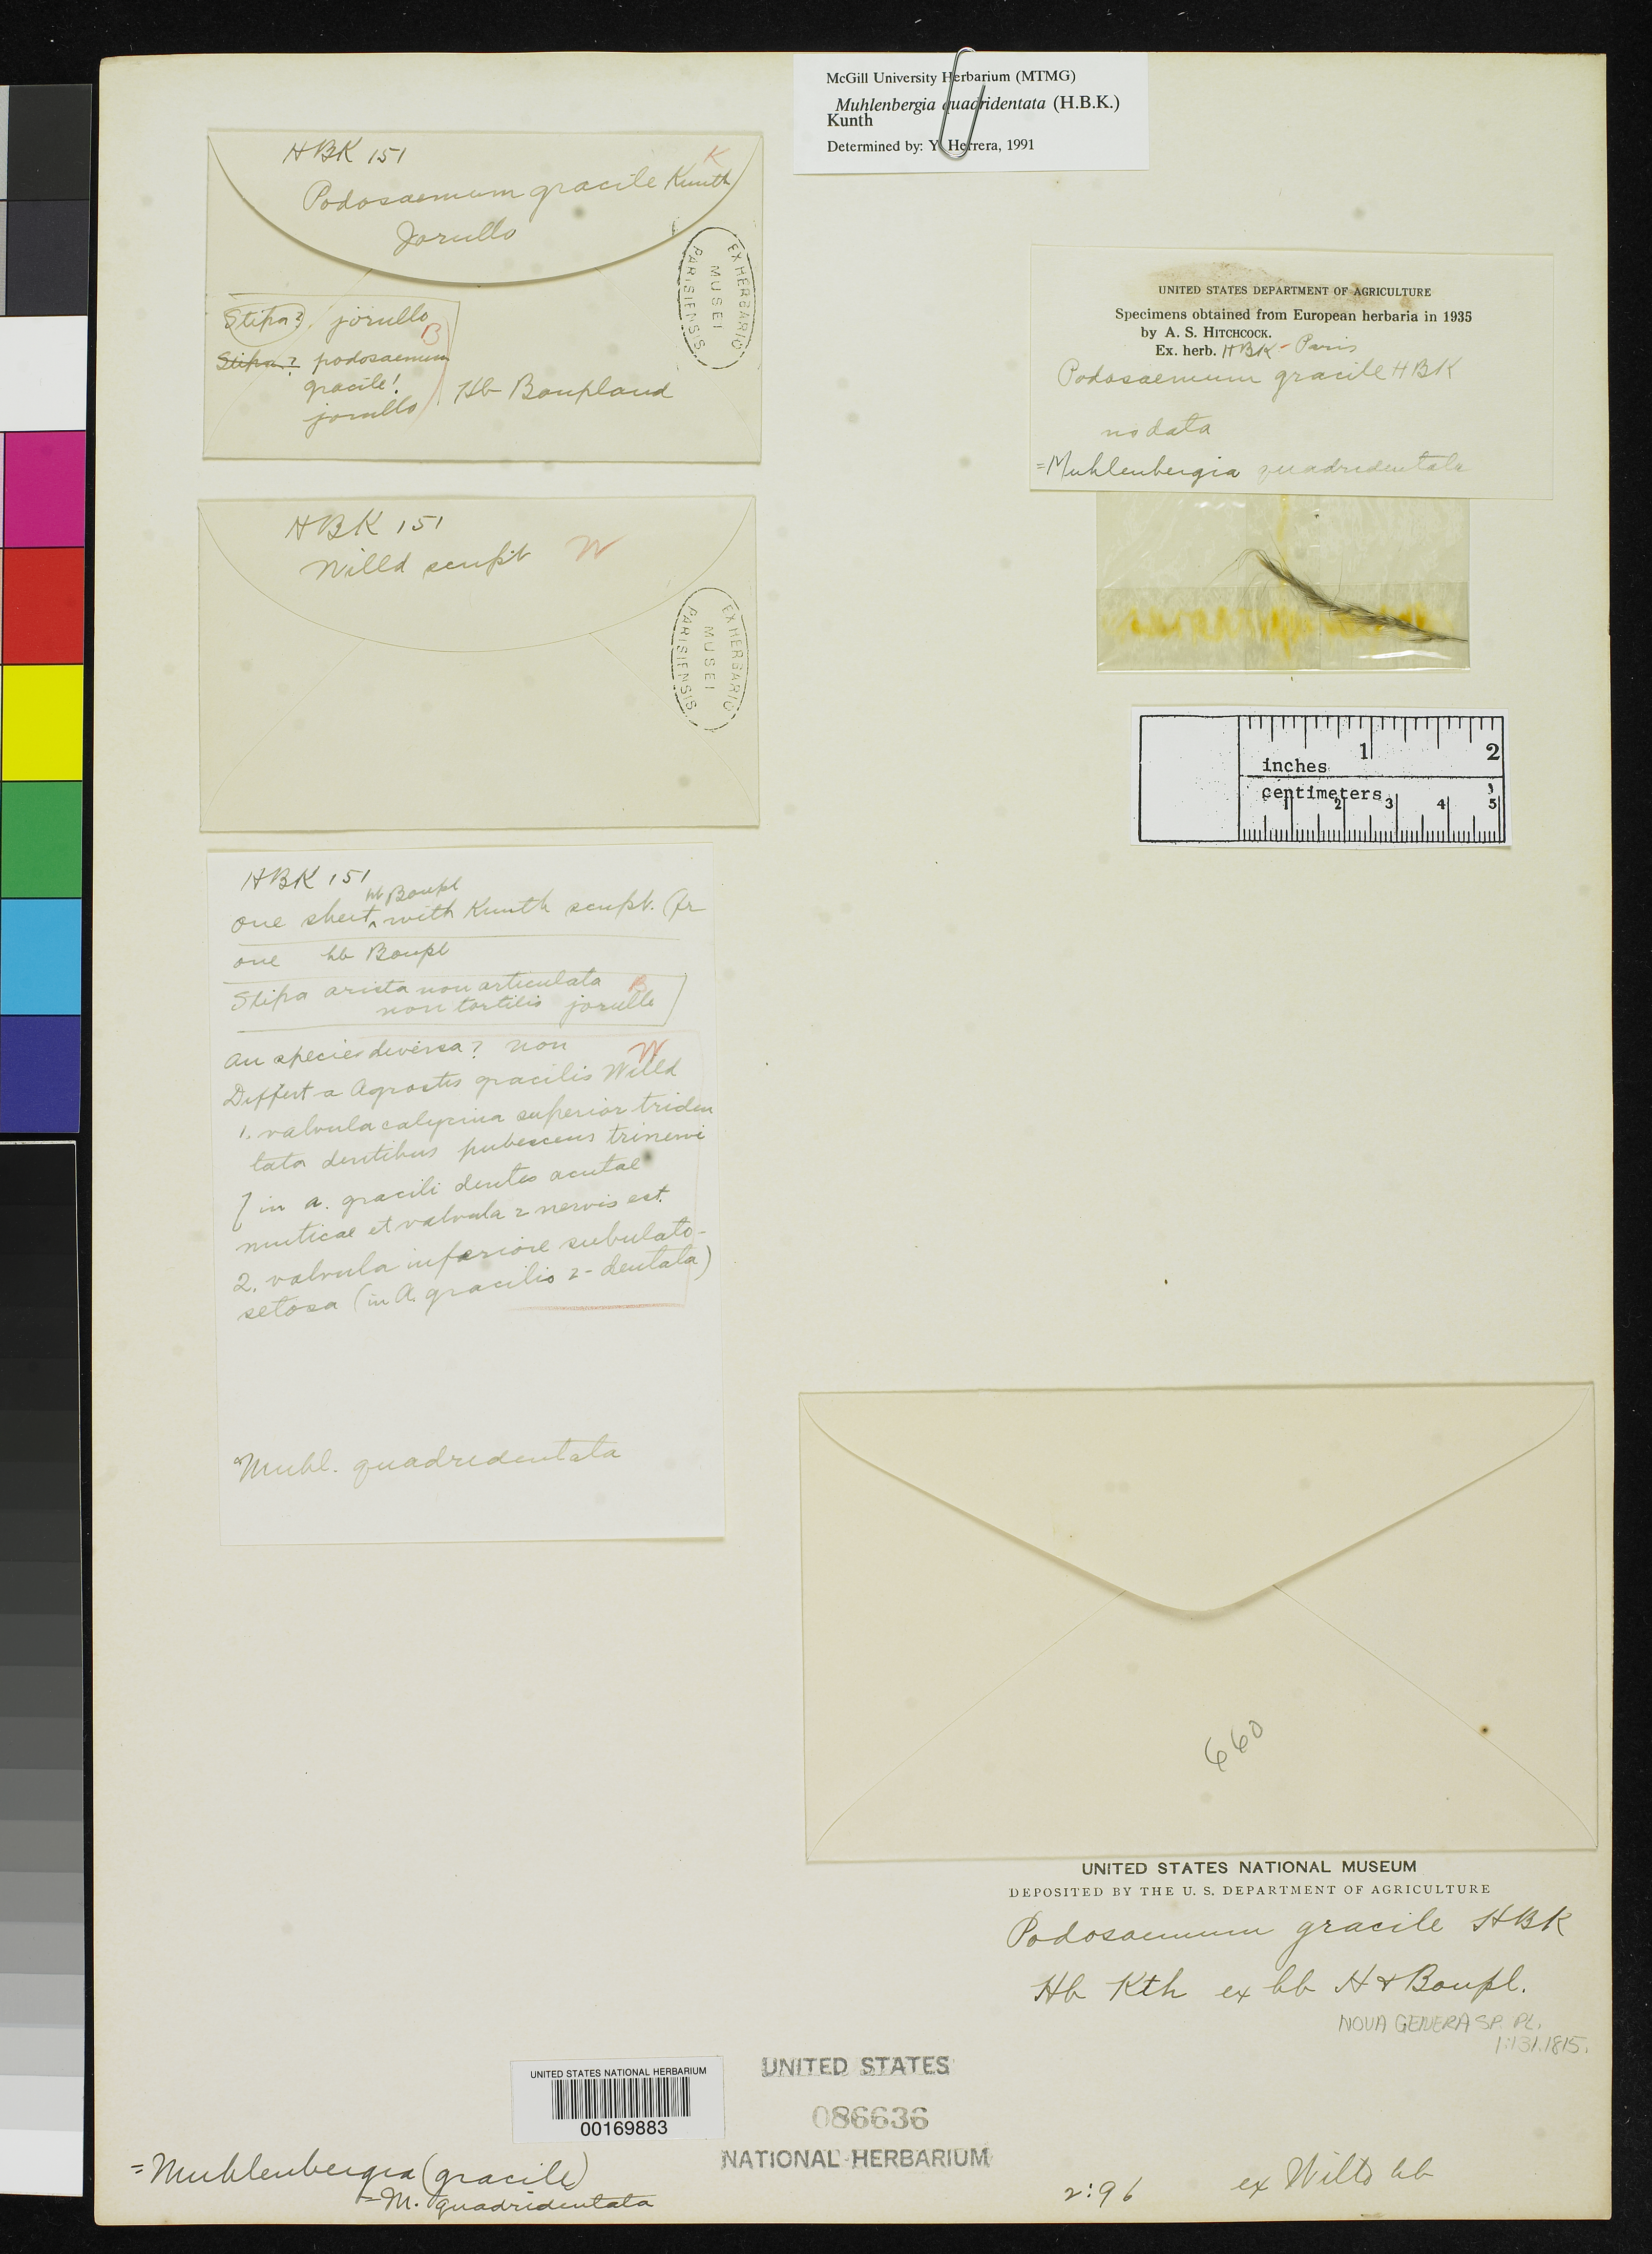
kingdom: Plantae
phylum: Tracheophyta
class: Liliopsida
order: Poales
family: Poaceae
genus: Podosemum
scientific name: Podosemum gracile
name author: Kunth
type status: Type Fragment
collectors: F. W. Humboldt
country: Mexico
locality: Volcan de Jorullo.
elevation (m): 1061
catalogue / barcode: US 86636